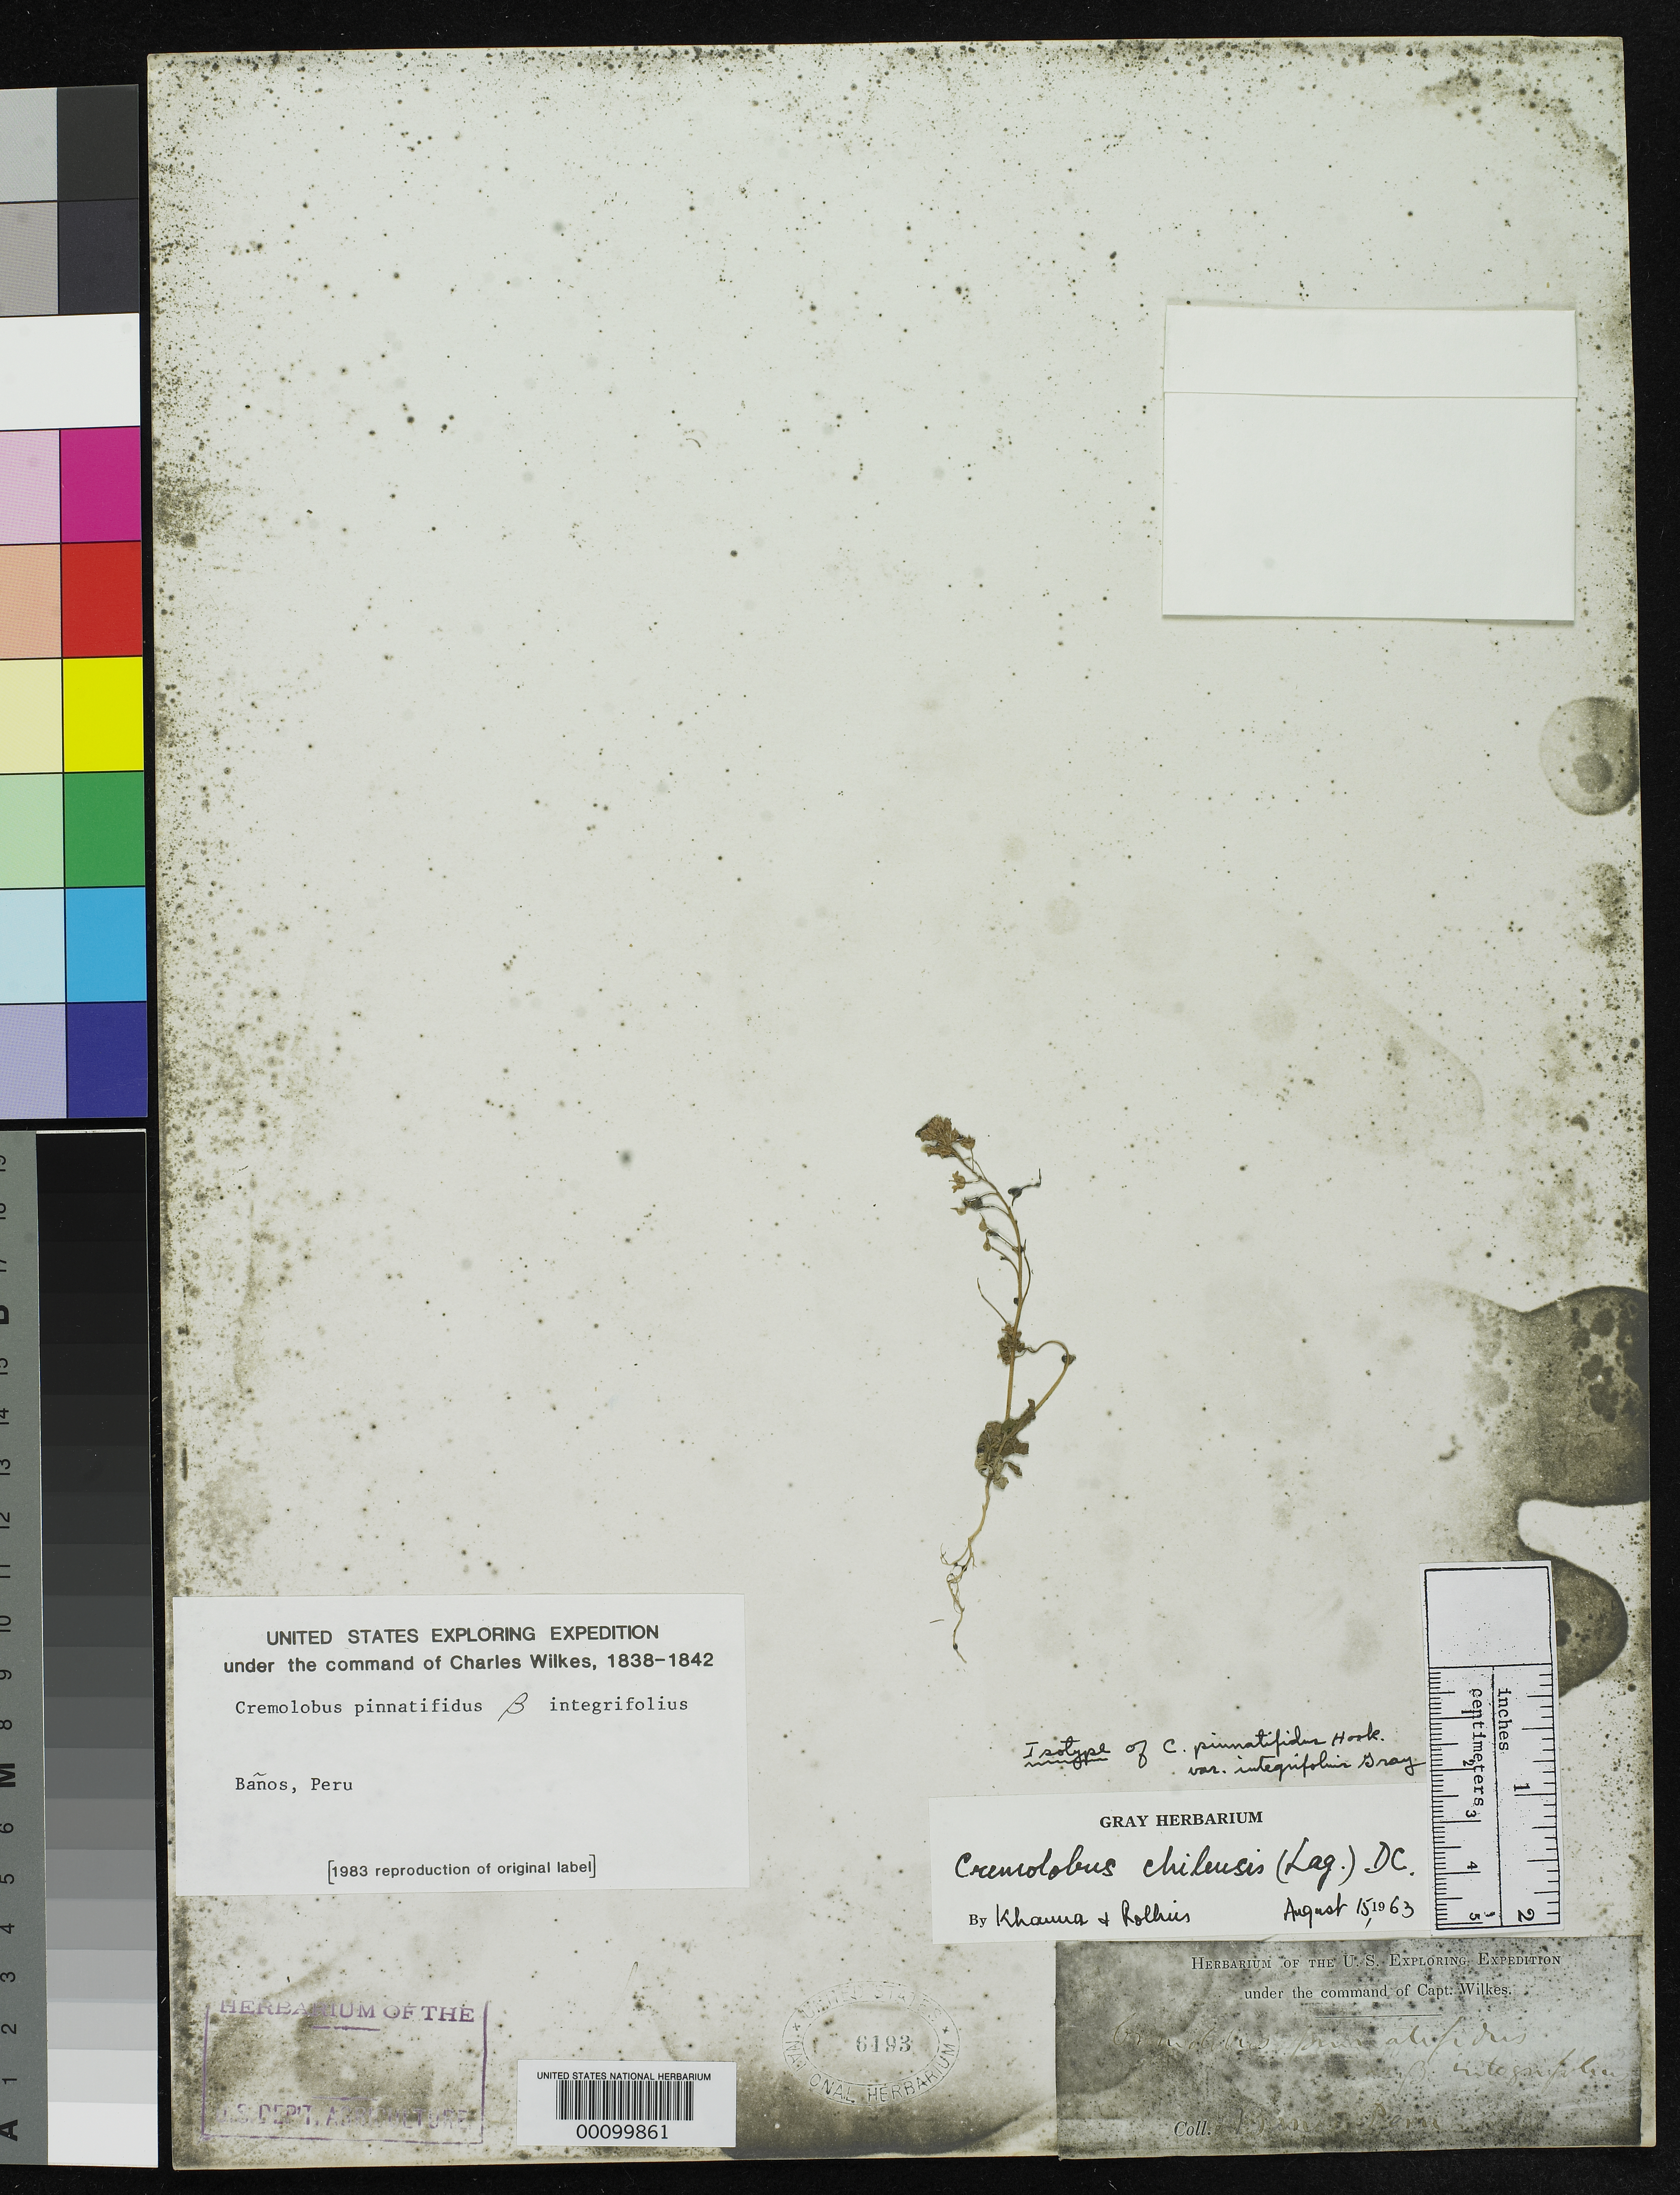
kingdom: Plantae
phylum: Tracheophyta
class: Magnoliopsida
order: Brassicales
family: Brassicaceae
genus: Cremolobus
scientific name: Cremolobus pinnatifidus var. integrifolius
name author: A. Gray in Wilkes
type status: Isotype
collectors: Wilkes Explor. Exped.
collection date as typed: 1838 to -- --- 1842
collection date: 1838/1842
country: Peru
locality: Baños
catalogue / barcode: US 6193